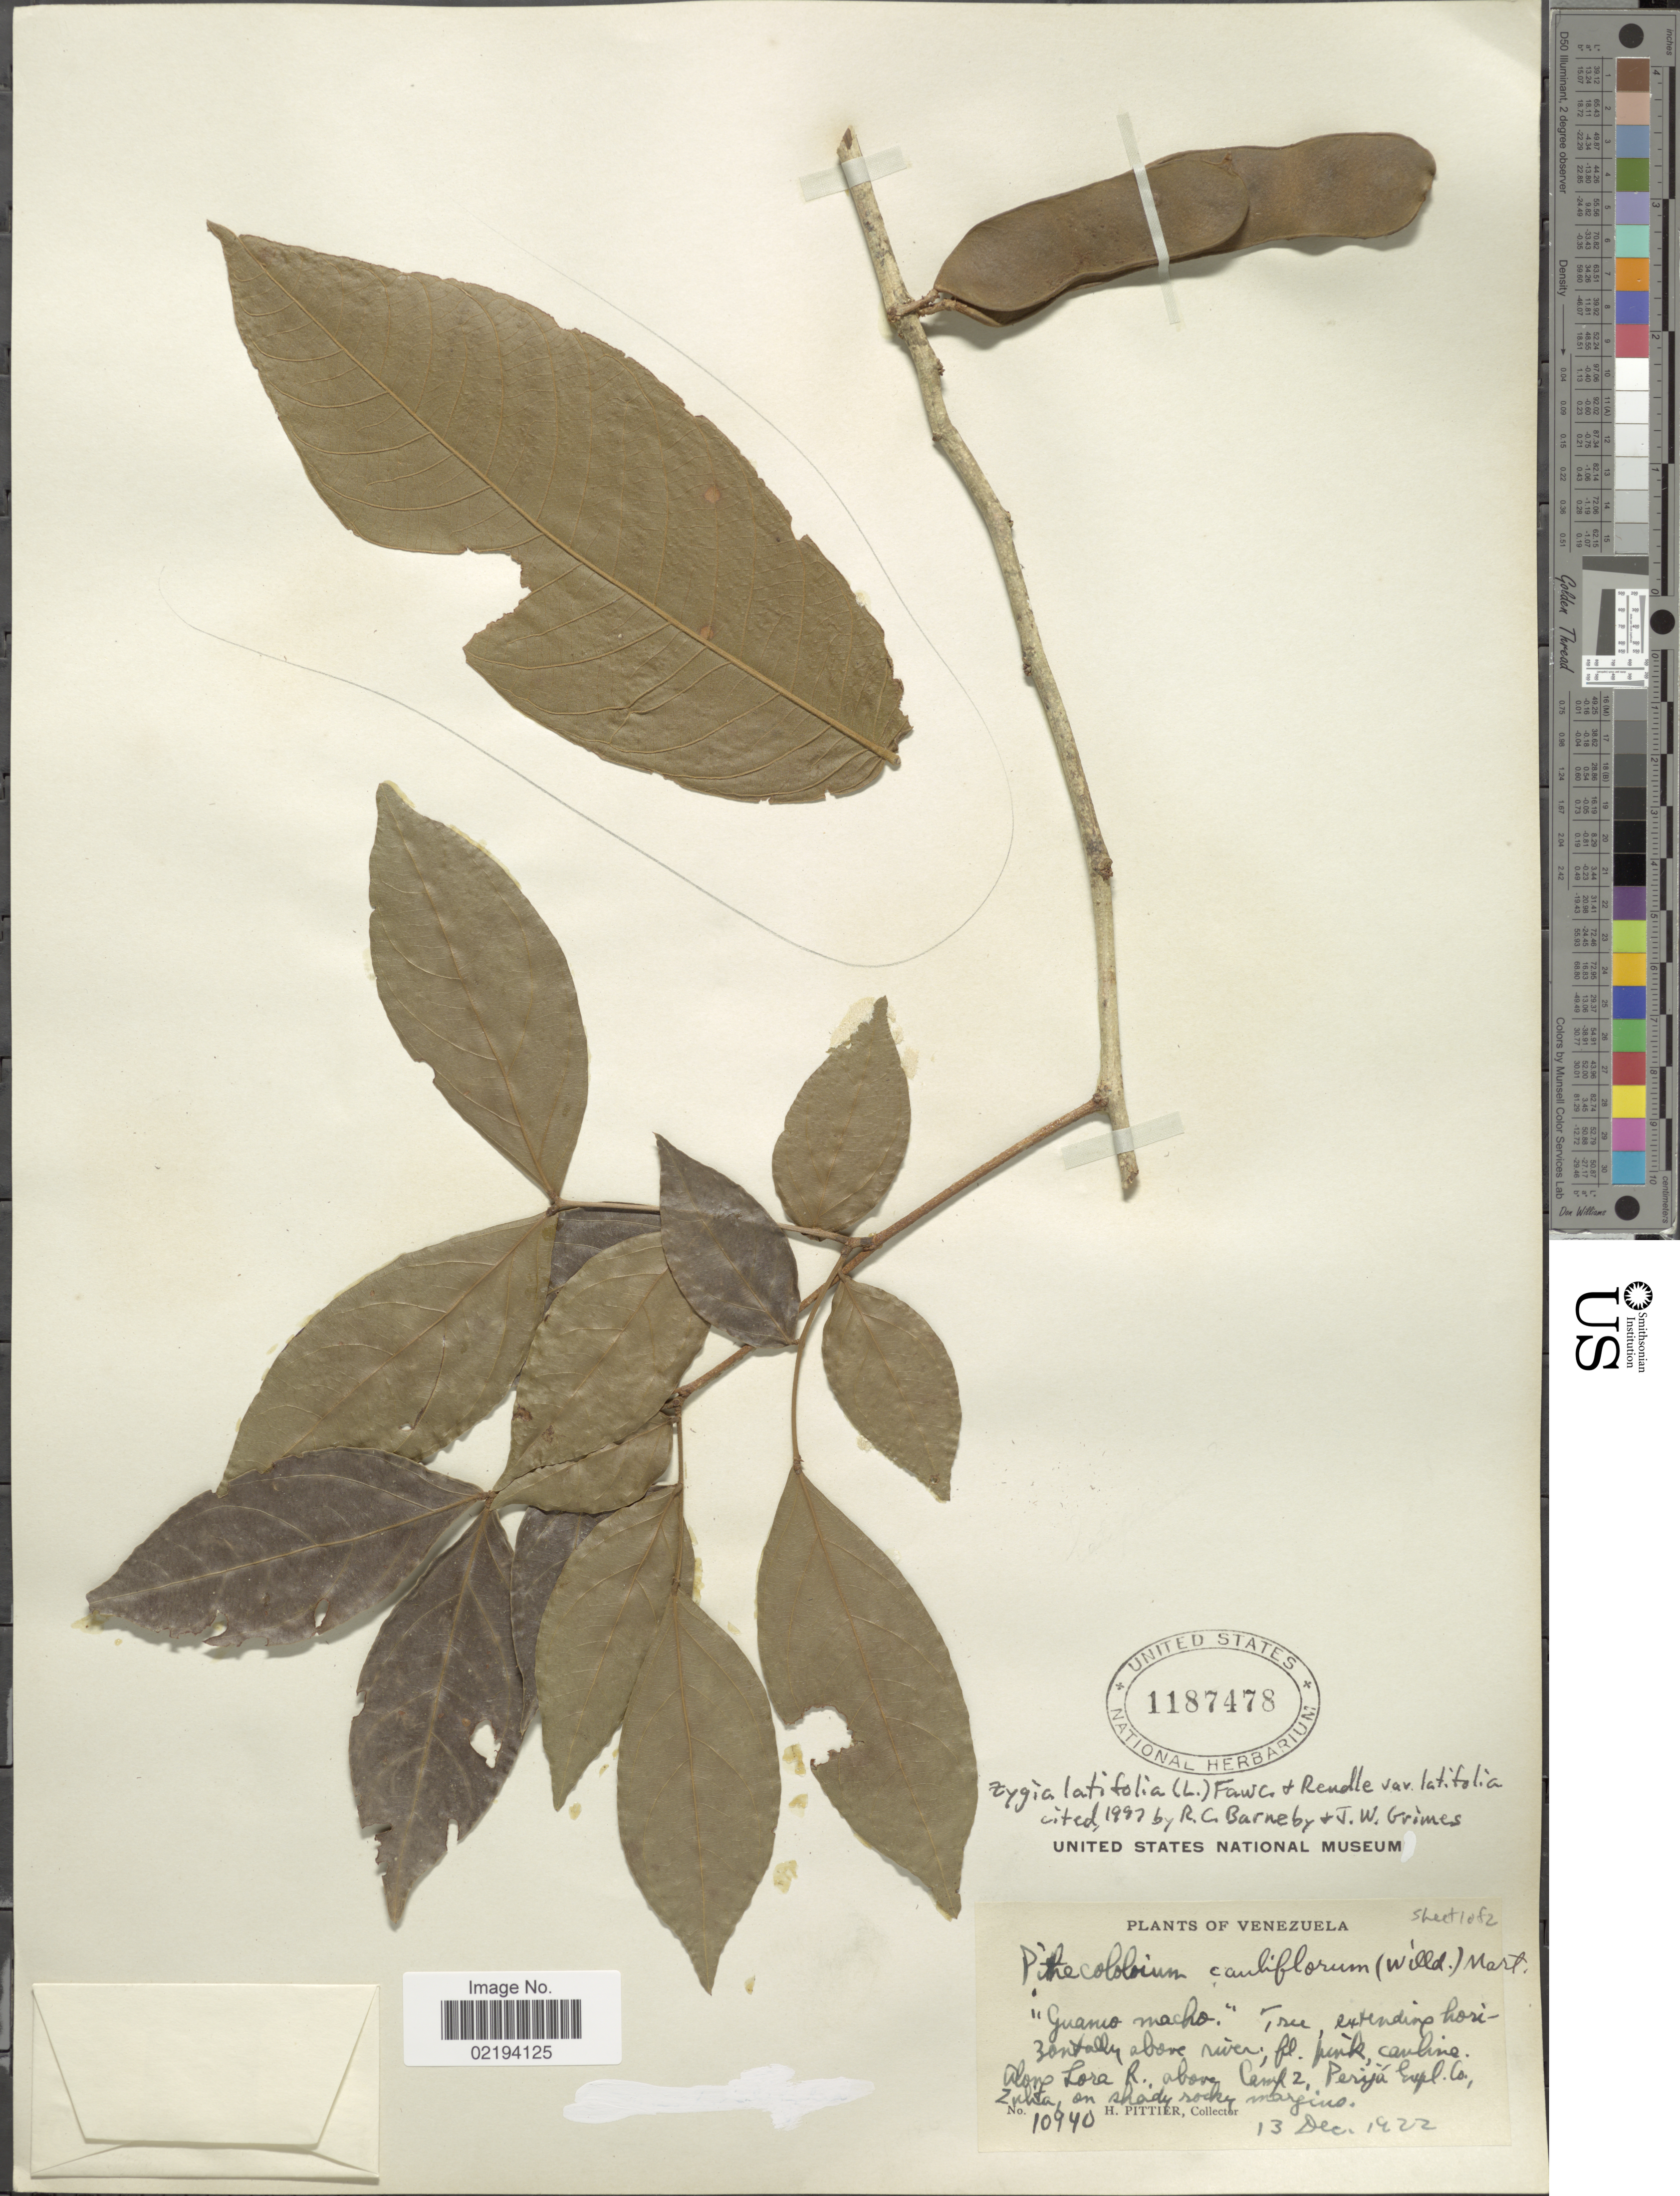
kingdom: Plantae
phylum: Tracheophyta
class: Magnoliopsida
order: Fabales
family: Fabaceae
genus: Zygia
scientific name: Zygia latifolia var. latifolia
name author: (L.) Fawc. & Rendle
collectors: H. F. Pittier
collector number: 10940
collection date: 1922-12-13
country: Venezuela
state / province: Zulia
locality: Along Lora R., above Camp 2., Perijá Eupl Co., Zulia, on shady rocky margins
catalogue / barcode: US 1187478